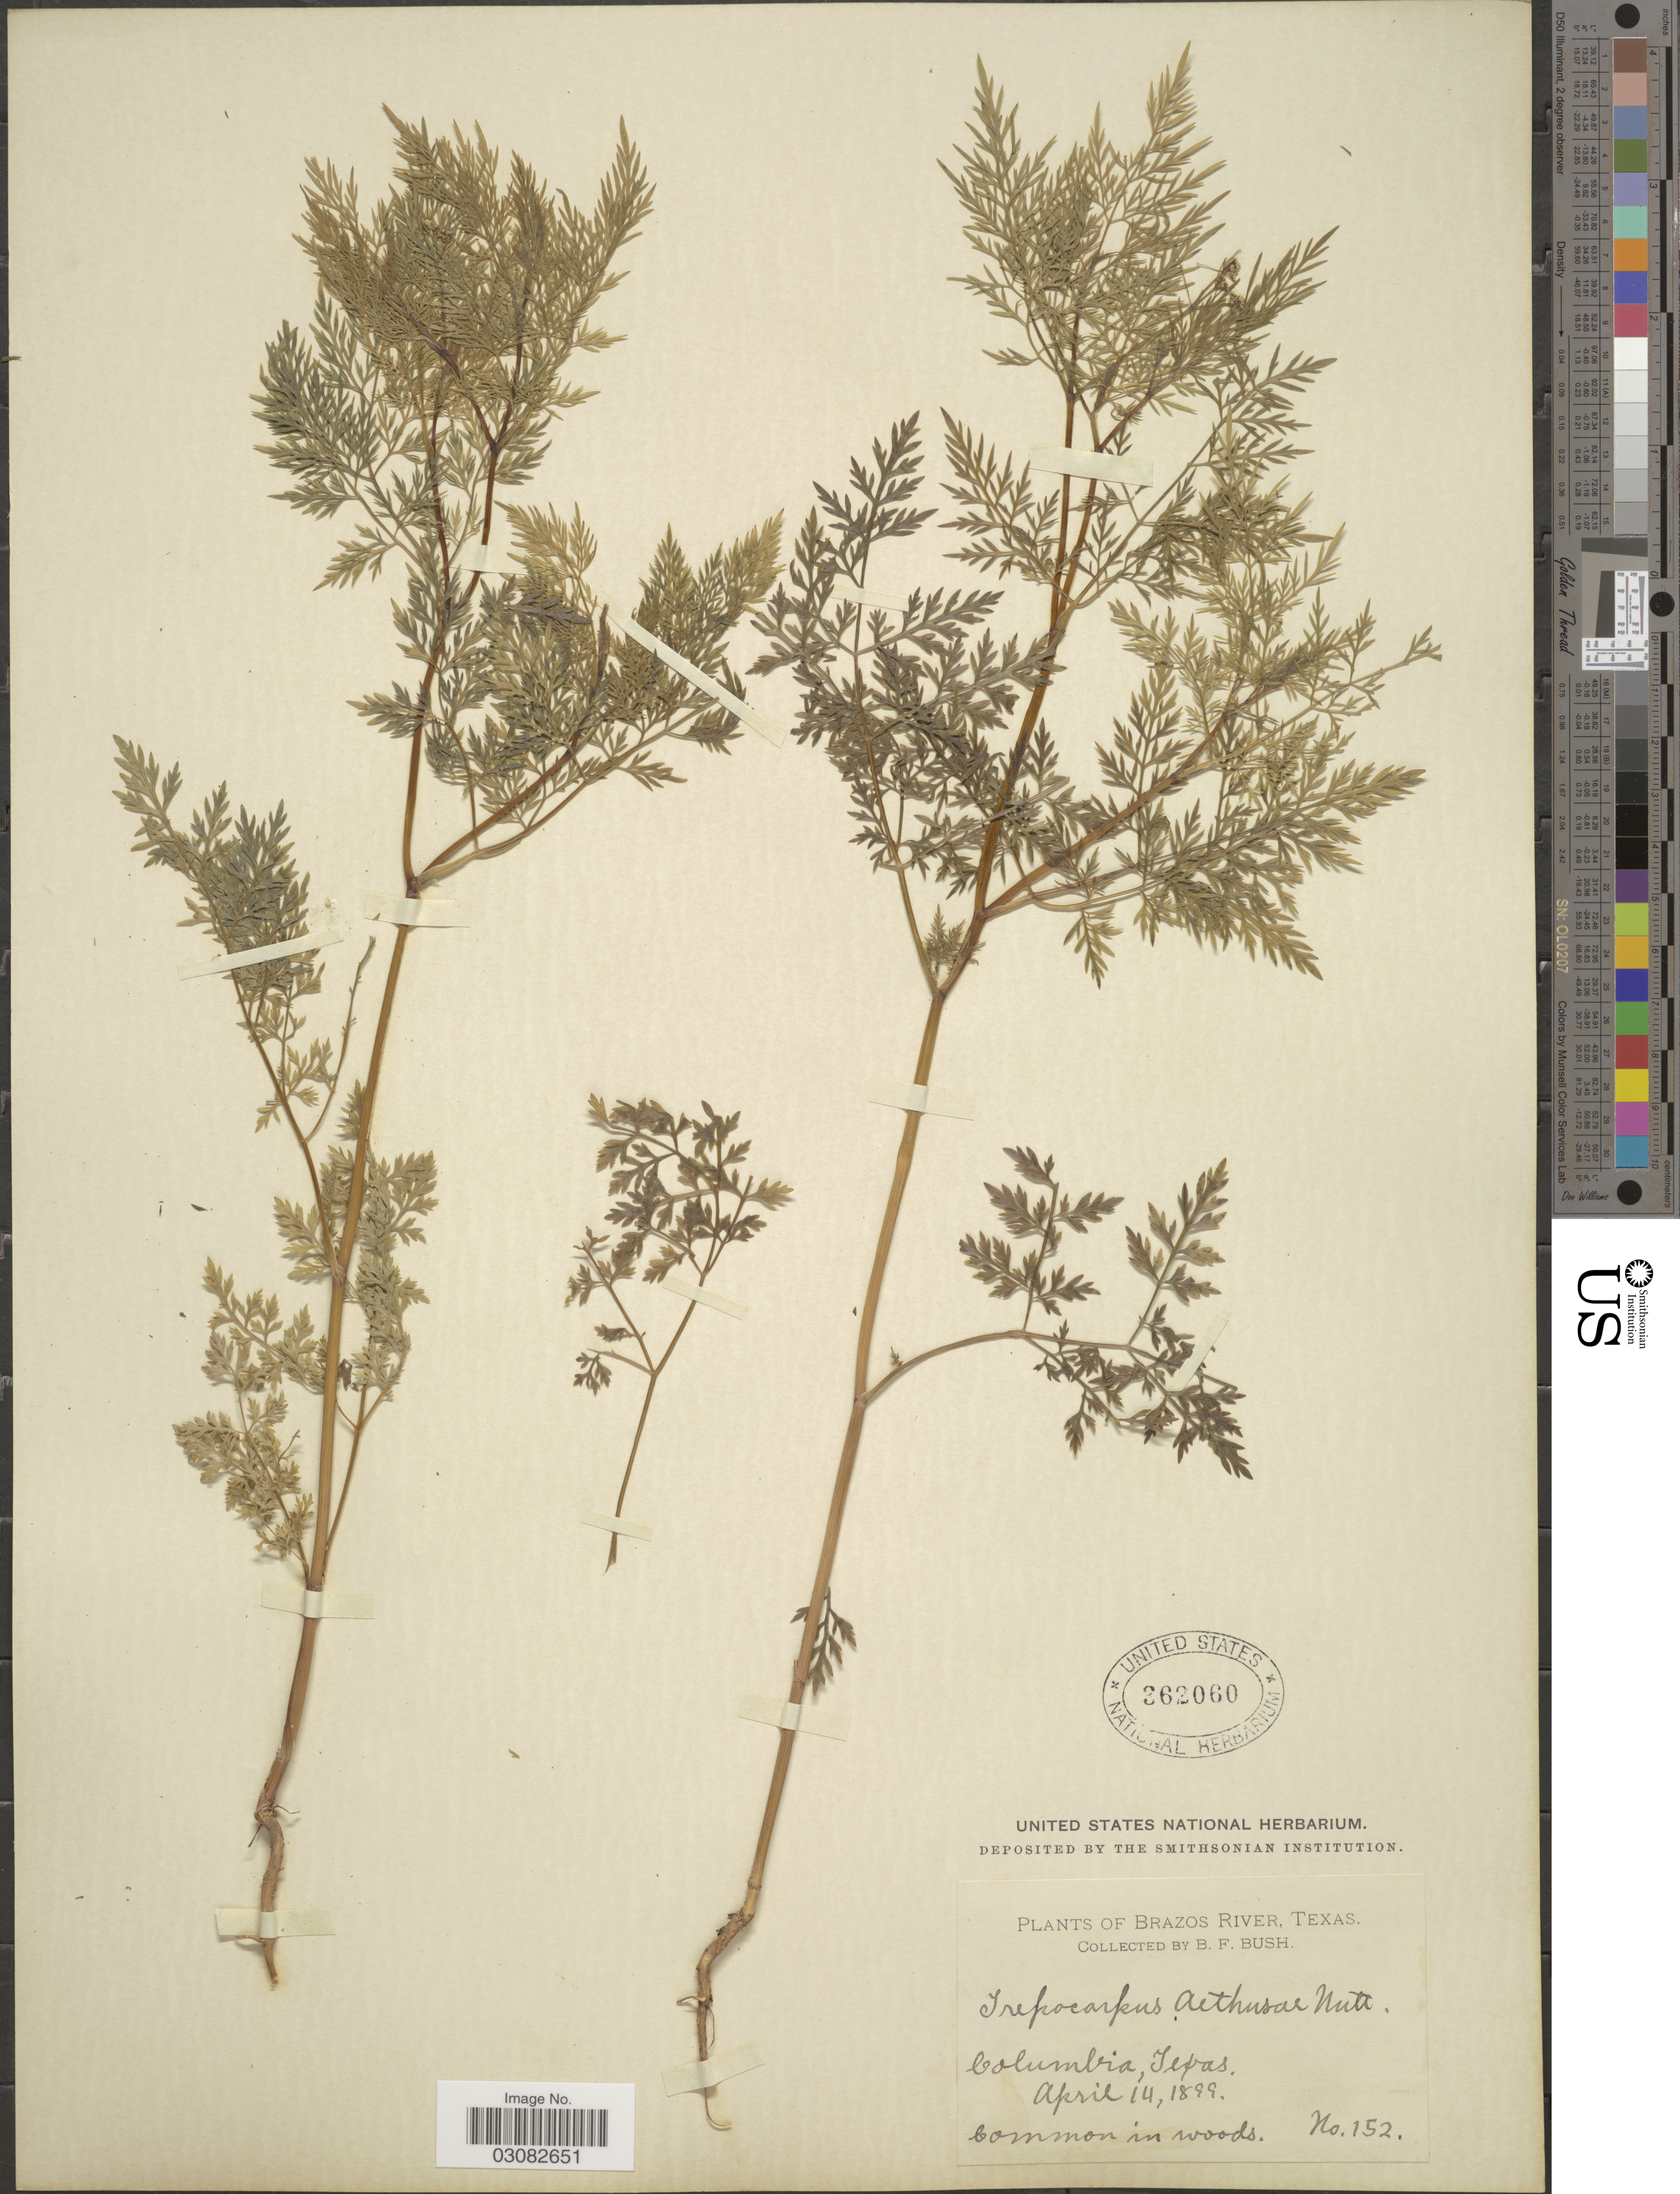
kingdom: Plantae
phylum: Tracheophyta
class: Magnoliopsida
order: Apiales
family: Apiaceae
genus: Trepocarpus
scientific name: Trepocarpus aethusae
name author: Nutt. ex DC.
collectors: B. F. Bush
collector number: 152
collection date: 1899-04-14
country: United States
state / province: Texas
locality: Brazos River. Columbia, Texas.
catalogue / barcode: US 362060